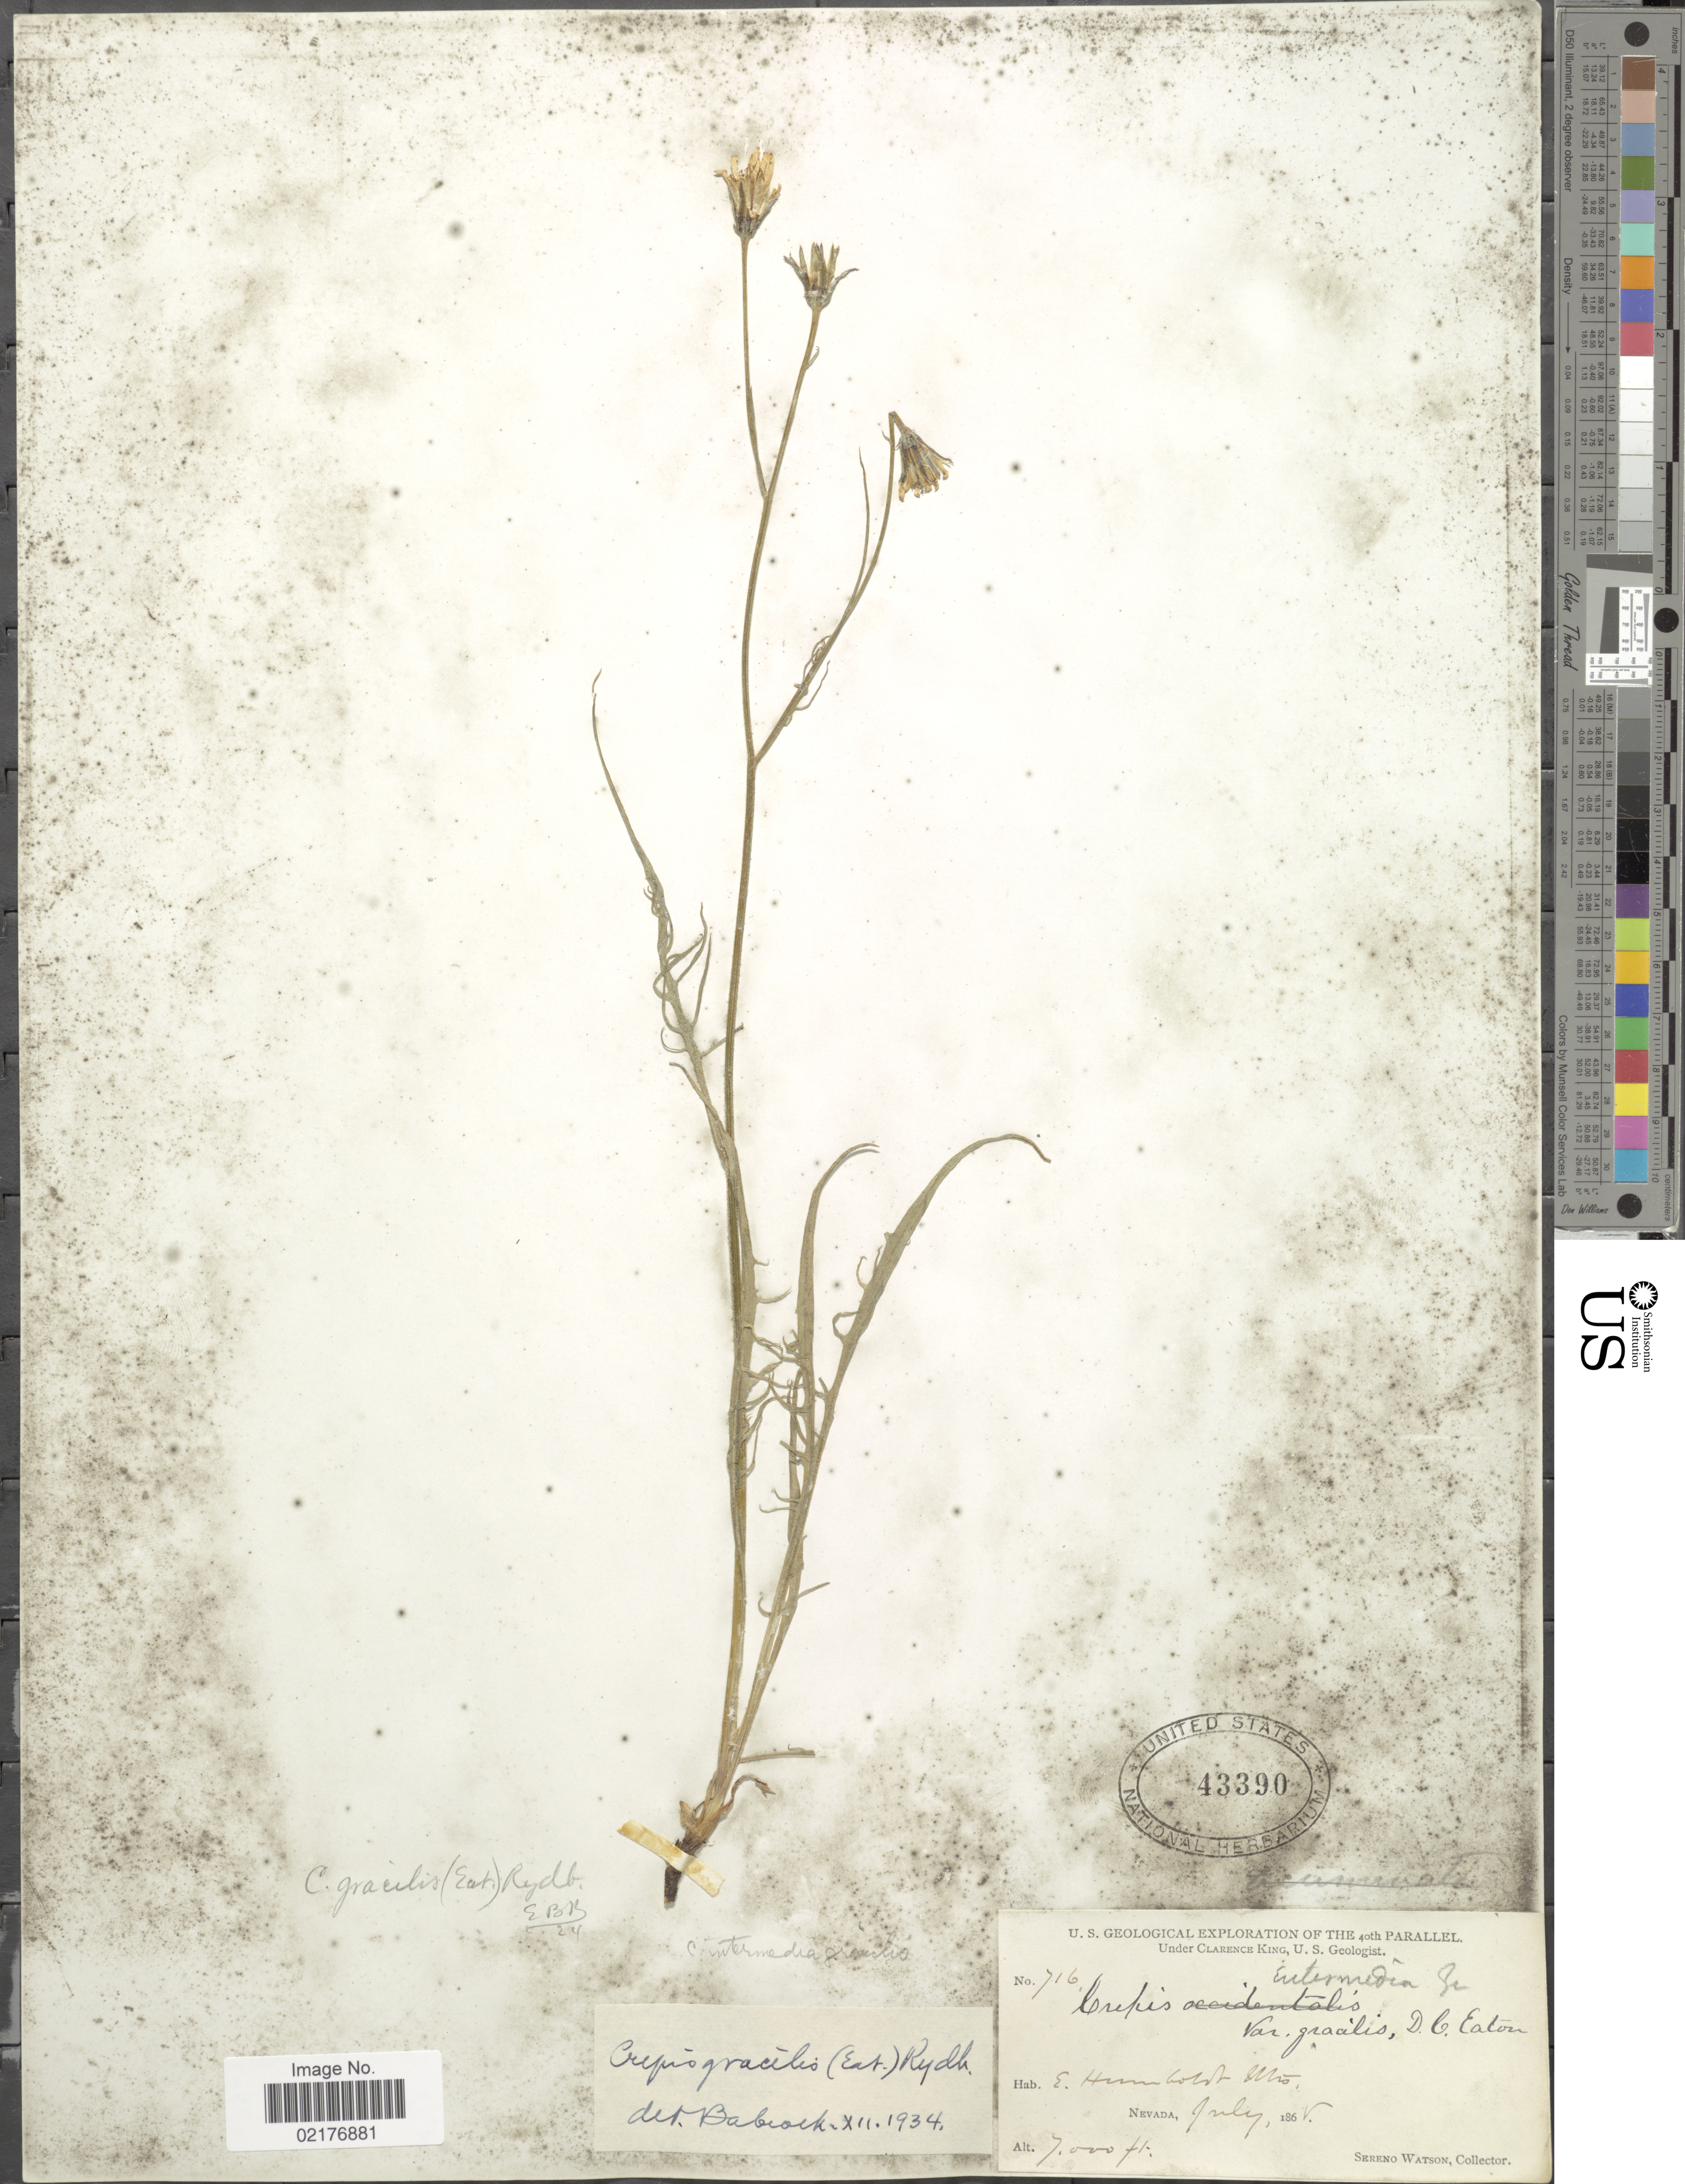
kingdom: Plantae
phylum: Tracheophyta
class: Magnoliopsida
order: Asterales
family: Asteraceae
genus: Crepis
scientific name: Crepis atribarba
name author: A. Heller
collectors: S. Watson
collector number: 716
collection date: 1865-07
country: United States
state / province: Nevada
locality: E. Humboldt Mts., Nevada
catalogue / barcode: US 43390